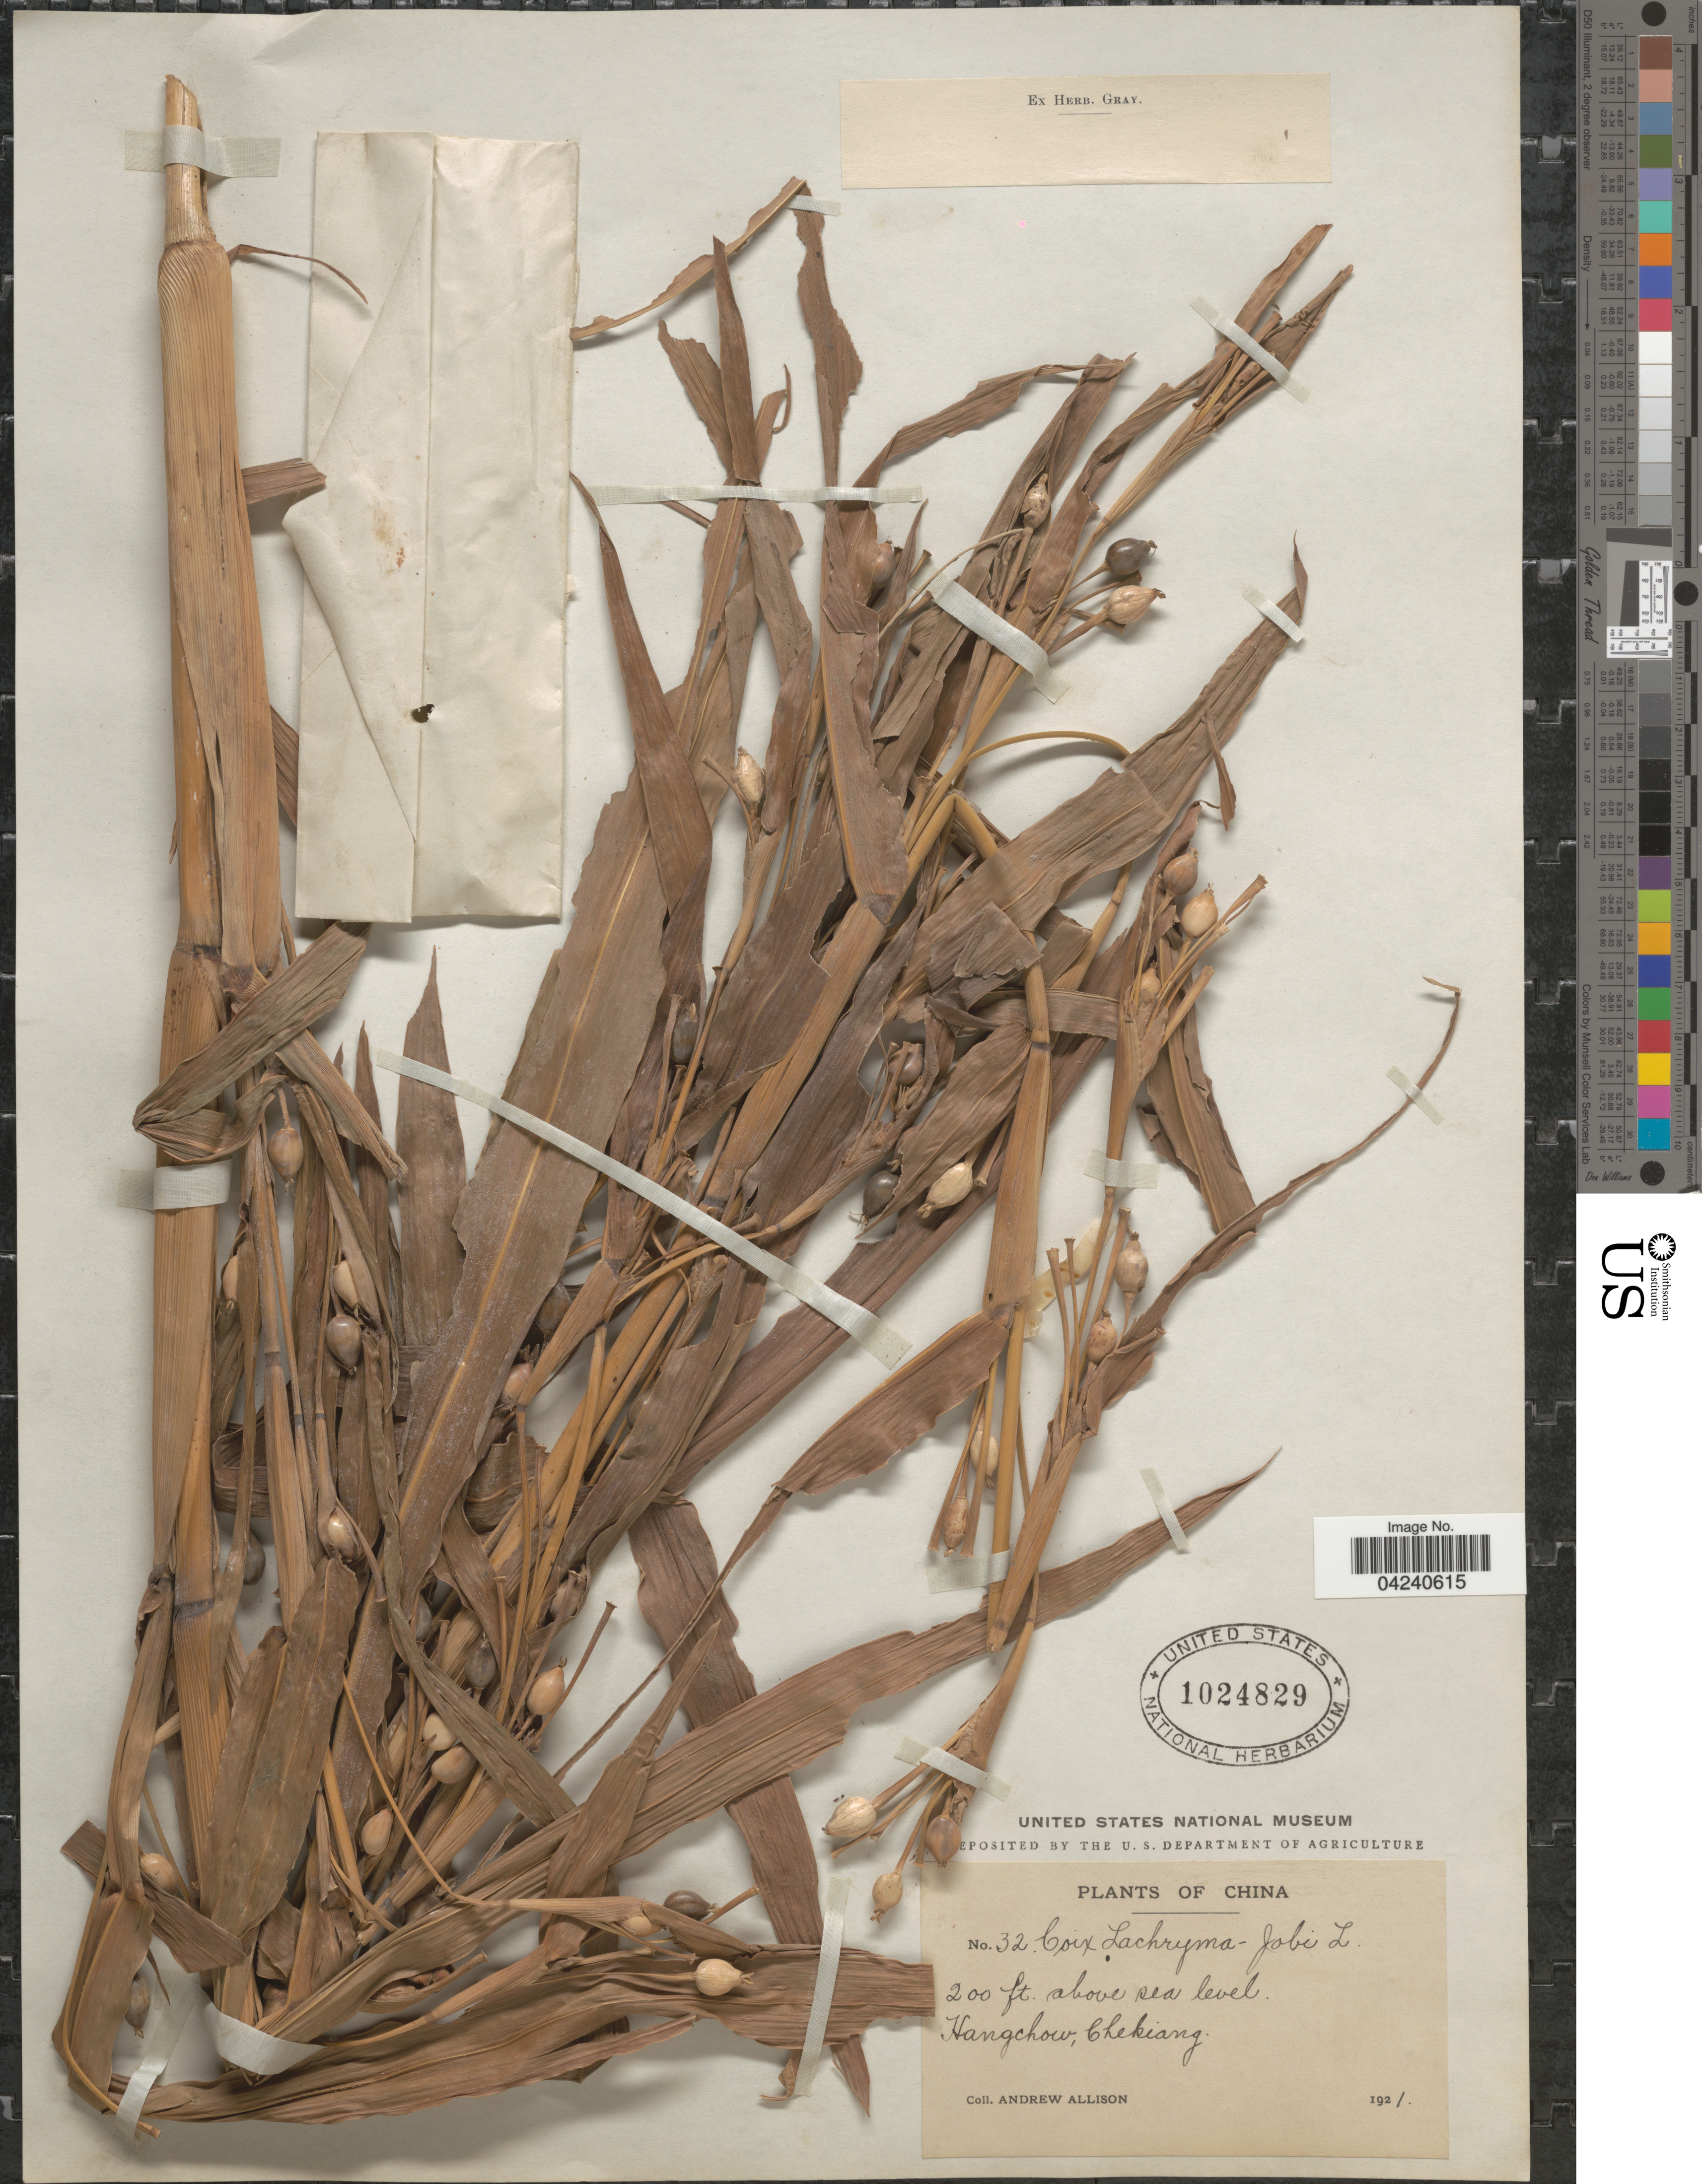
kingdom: Plantae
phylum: Tracheophyta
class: Liliopsida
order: Poales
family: Poaceae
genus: Coix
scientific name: Coix lacryma-jobi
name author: L.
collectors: A. Allison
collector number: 32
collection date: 1921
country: China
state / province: Zhejiang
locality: Hangchow, Chekiang.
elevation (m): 61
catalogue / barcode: US 1024829